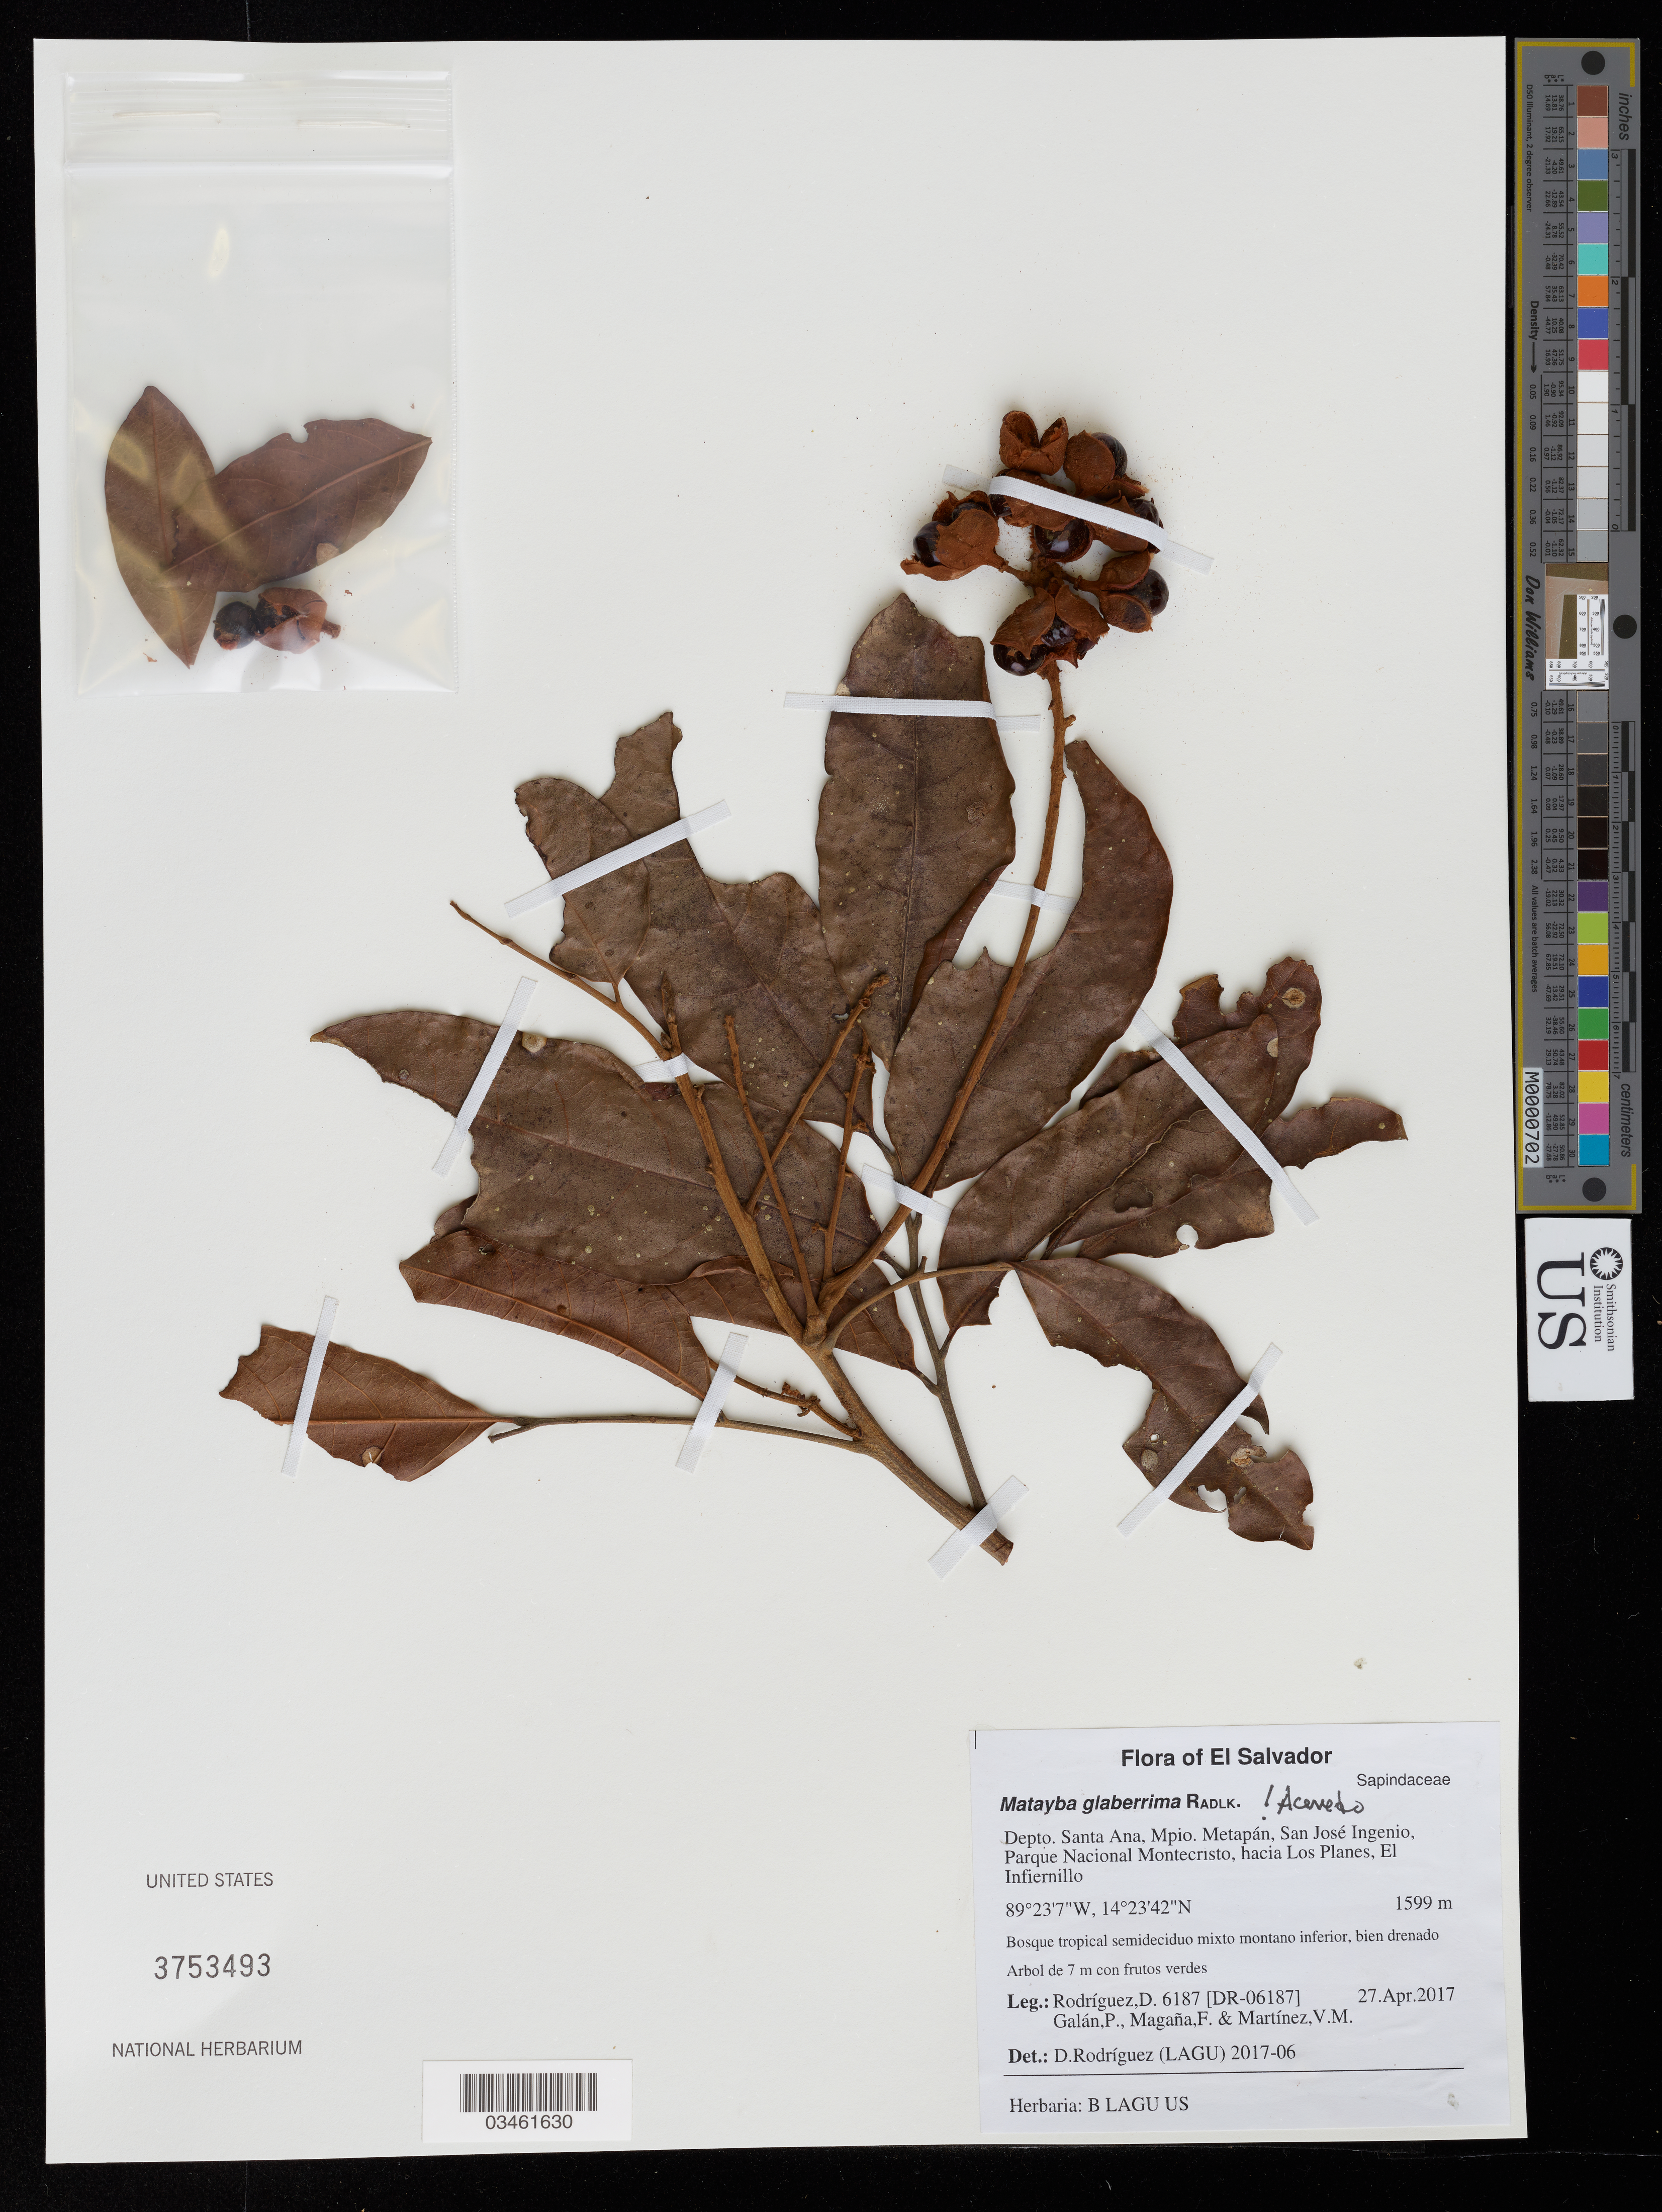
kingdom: Plantae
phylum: Tracheophyta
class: Magnoliopsida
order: Sapindales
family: Sapindaceae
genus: Matayba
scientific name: Matayba glaberrima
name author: Radlk.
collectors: D. Rodriguez, P. Galan, F. Magaña & V. M. Martínez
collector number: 6187 [DR-06187]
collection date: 2017-04-27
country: El Salvador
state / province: Santa Ana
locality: Depto. Santa Ana, Mpio. Metapán, San José Ingenio, Parque Nacional Montecristo, hacia Los Planes, El Infiernillo.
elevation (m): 1599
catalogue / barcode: US 3753493